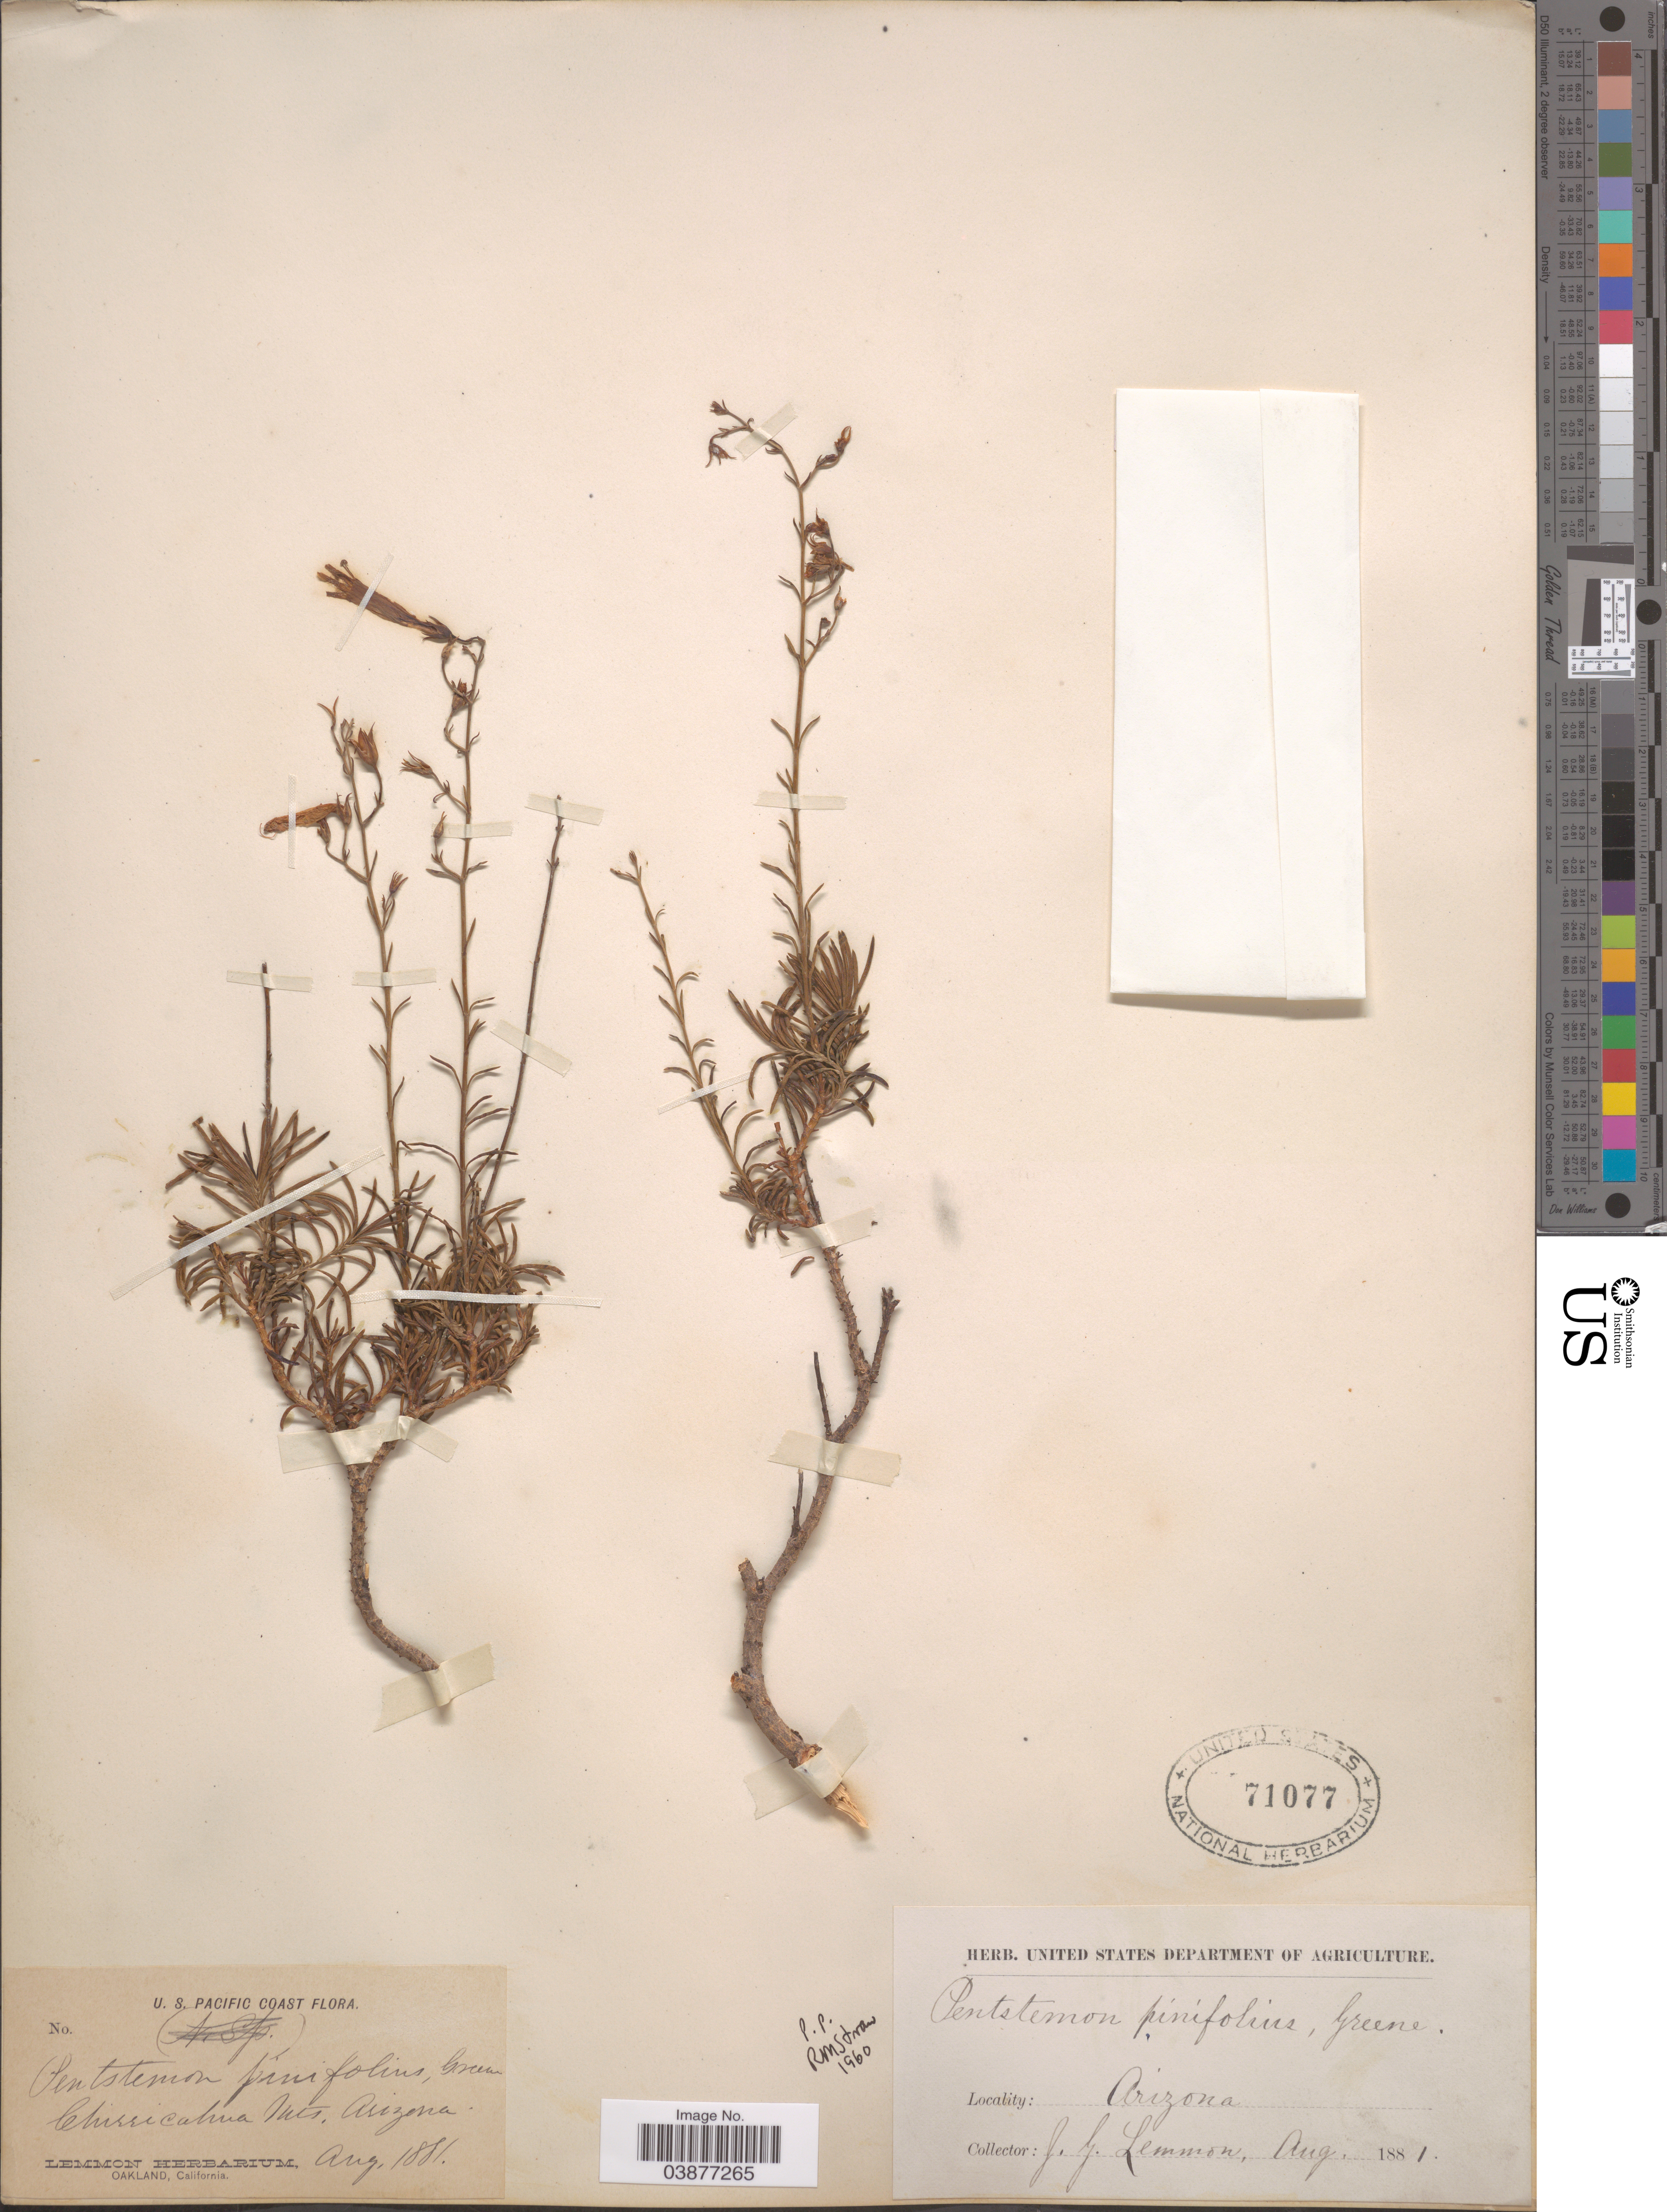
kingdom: Plantae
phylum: Tracheophyta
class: Magnoliopsida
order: Lamiales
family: Plantaginaceae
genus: Penstemon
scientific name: Penstemon pinifolius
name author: Greene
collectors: J. Lemmon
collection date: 1881-08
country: United States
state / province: Arizona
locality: U.S. Pacific Coast. Chirricahua Mts.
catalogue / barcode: US 71077